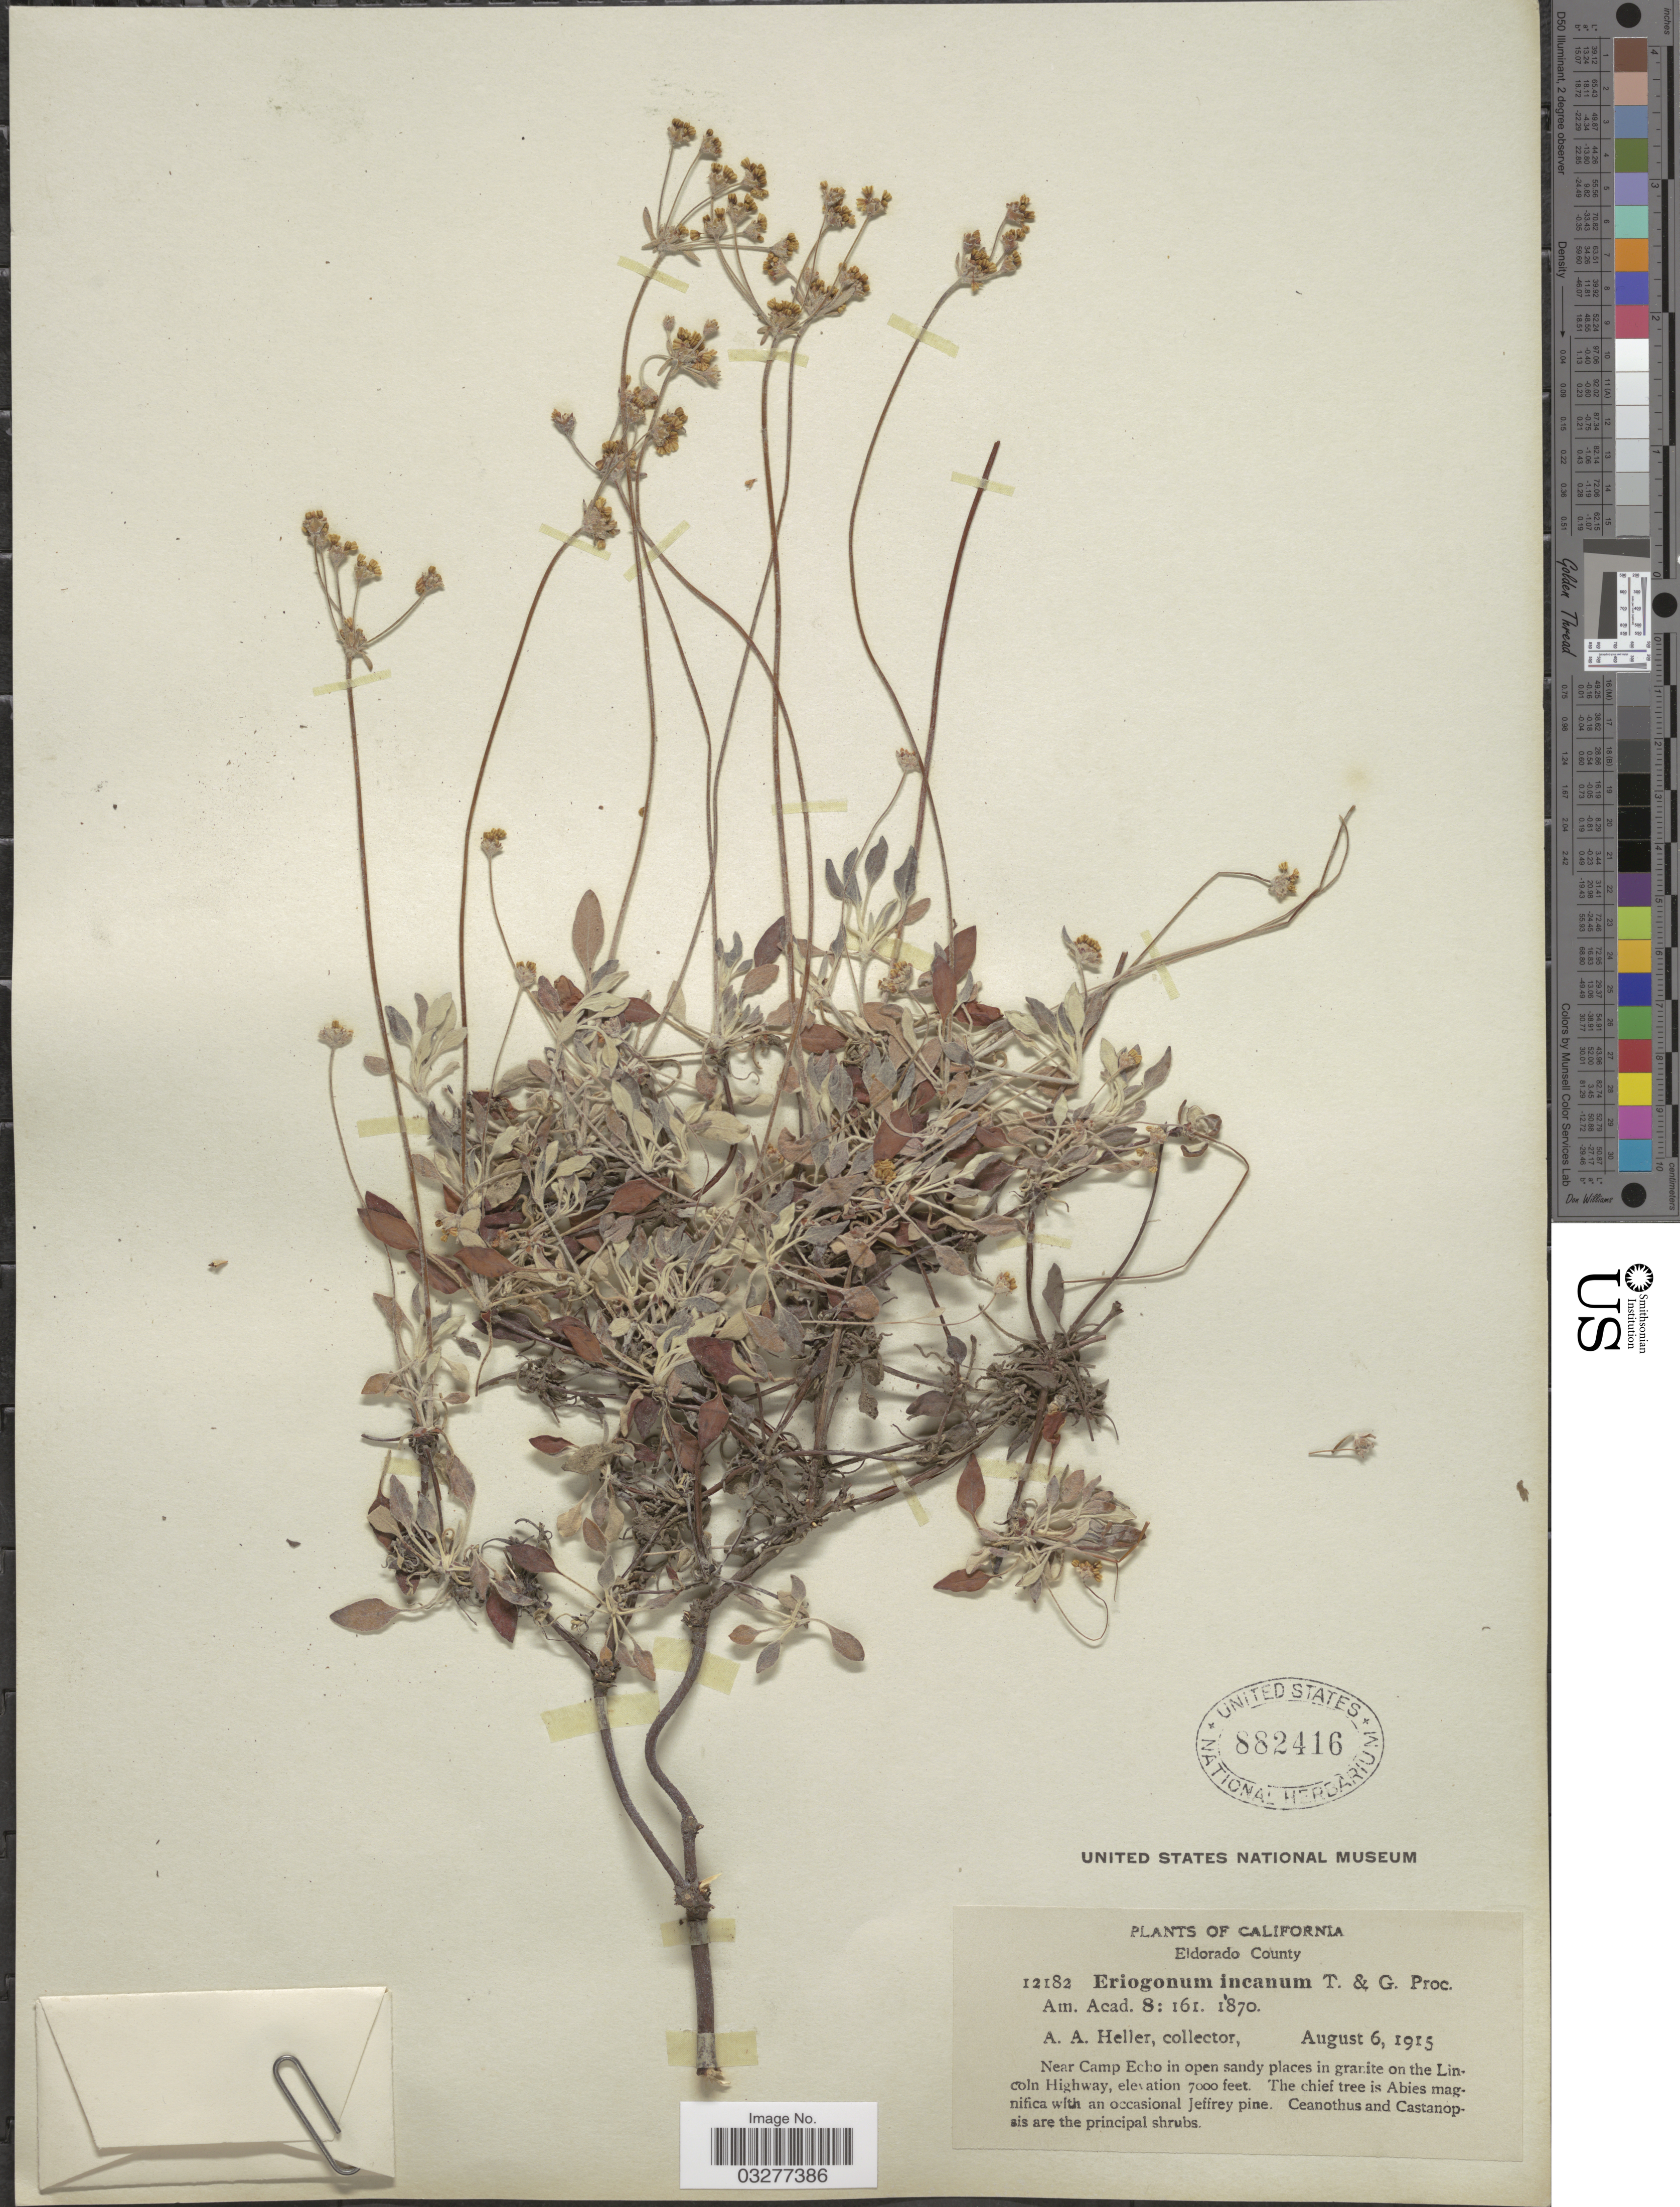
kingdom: Plantae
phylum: Tracheophyta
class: Magnoliopsida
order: Caryophyllales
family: Polygonaceae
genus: Eriogonum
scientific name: Eriogonum incanum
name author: Torr. & A. Gray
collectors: A. A. Heller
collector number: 12182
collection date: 1915-08-06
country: United States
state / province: California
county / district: El Dorado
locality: Eldorado County. Near Camp Echo in open sandy places in granite on the Lincoln Highway.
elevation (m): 2134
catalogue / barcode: US 882416